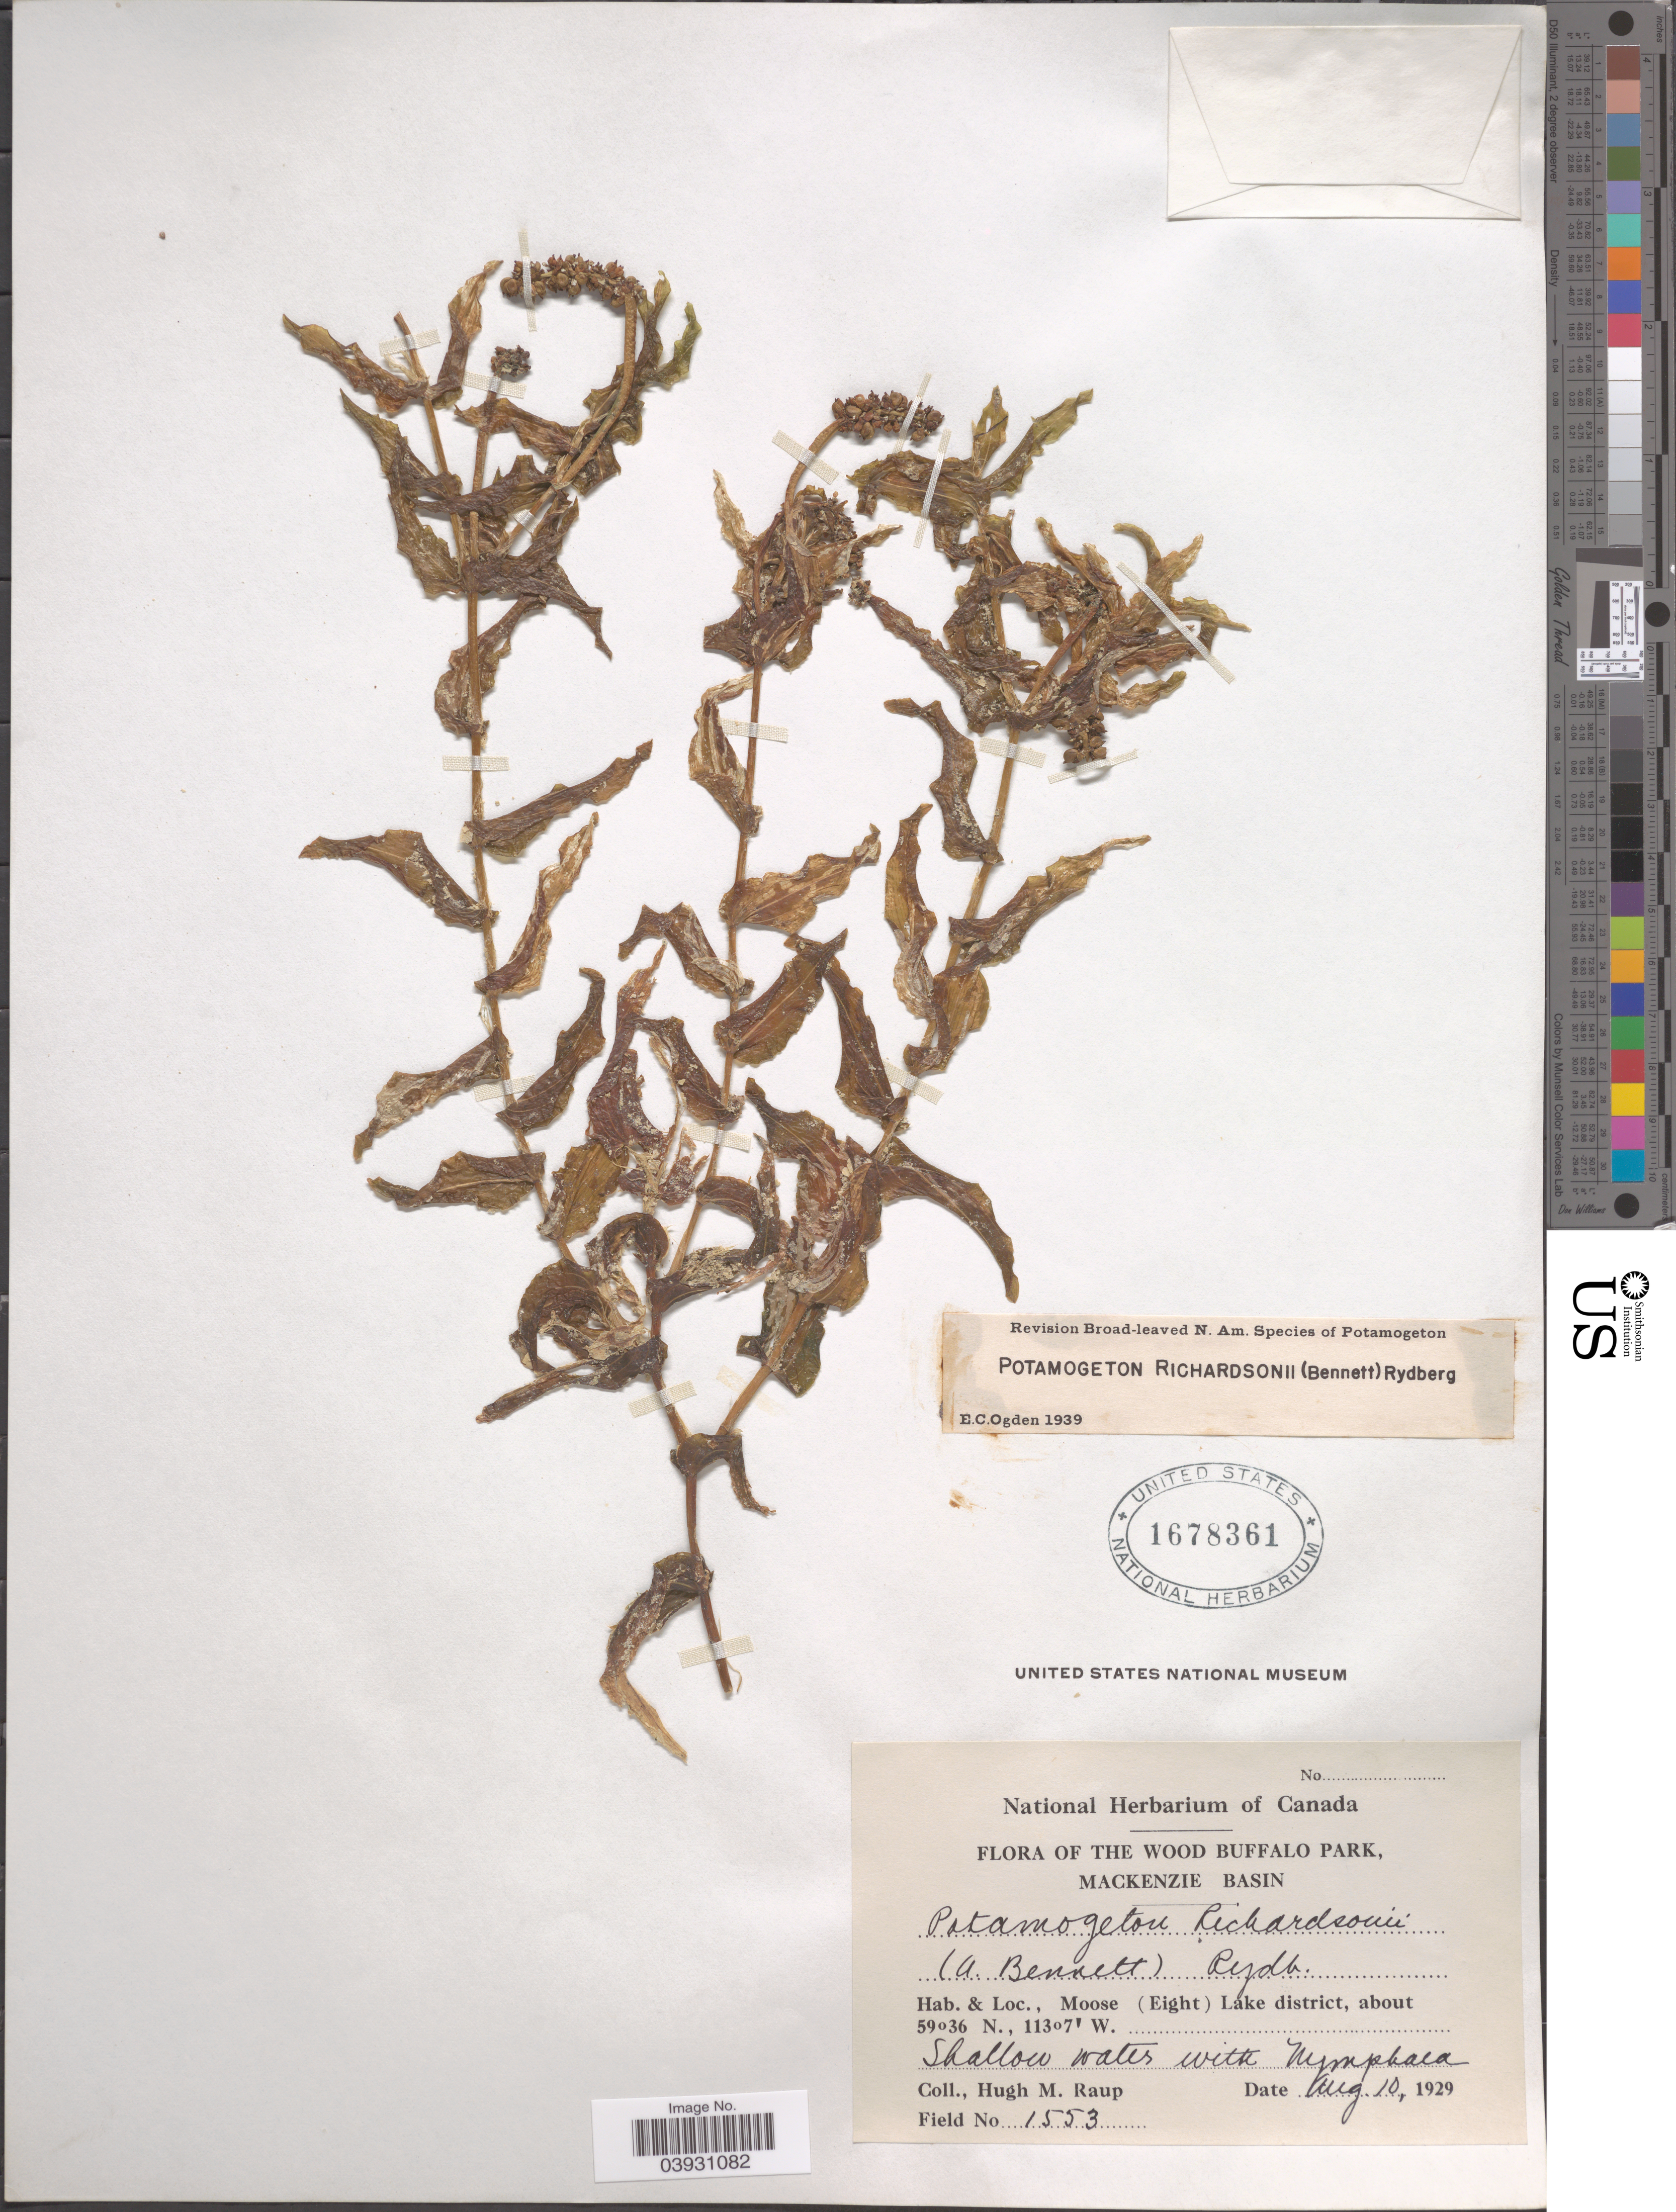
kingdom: Plantae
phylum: Tracheophyta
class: Liliopsida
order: Alismatales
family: Potamogetonaceae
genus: Potamogeton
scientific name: Potamogeton richardsonii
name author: (A.W. Benn.) Rydb.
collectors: H. Raup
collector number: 1553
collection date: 1929-08-10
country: Canada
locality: Wood Buffalo Park, Mackenzie Basin. Moose (Eight) Lake district.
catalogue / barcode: US 1678361